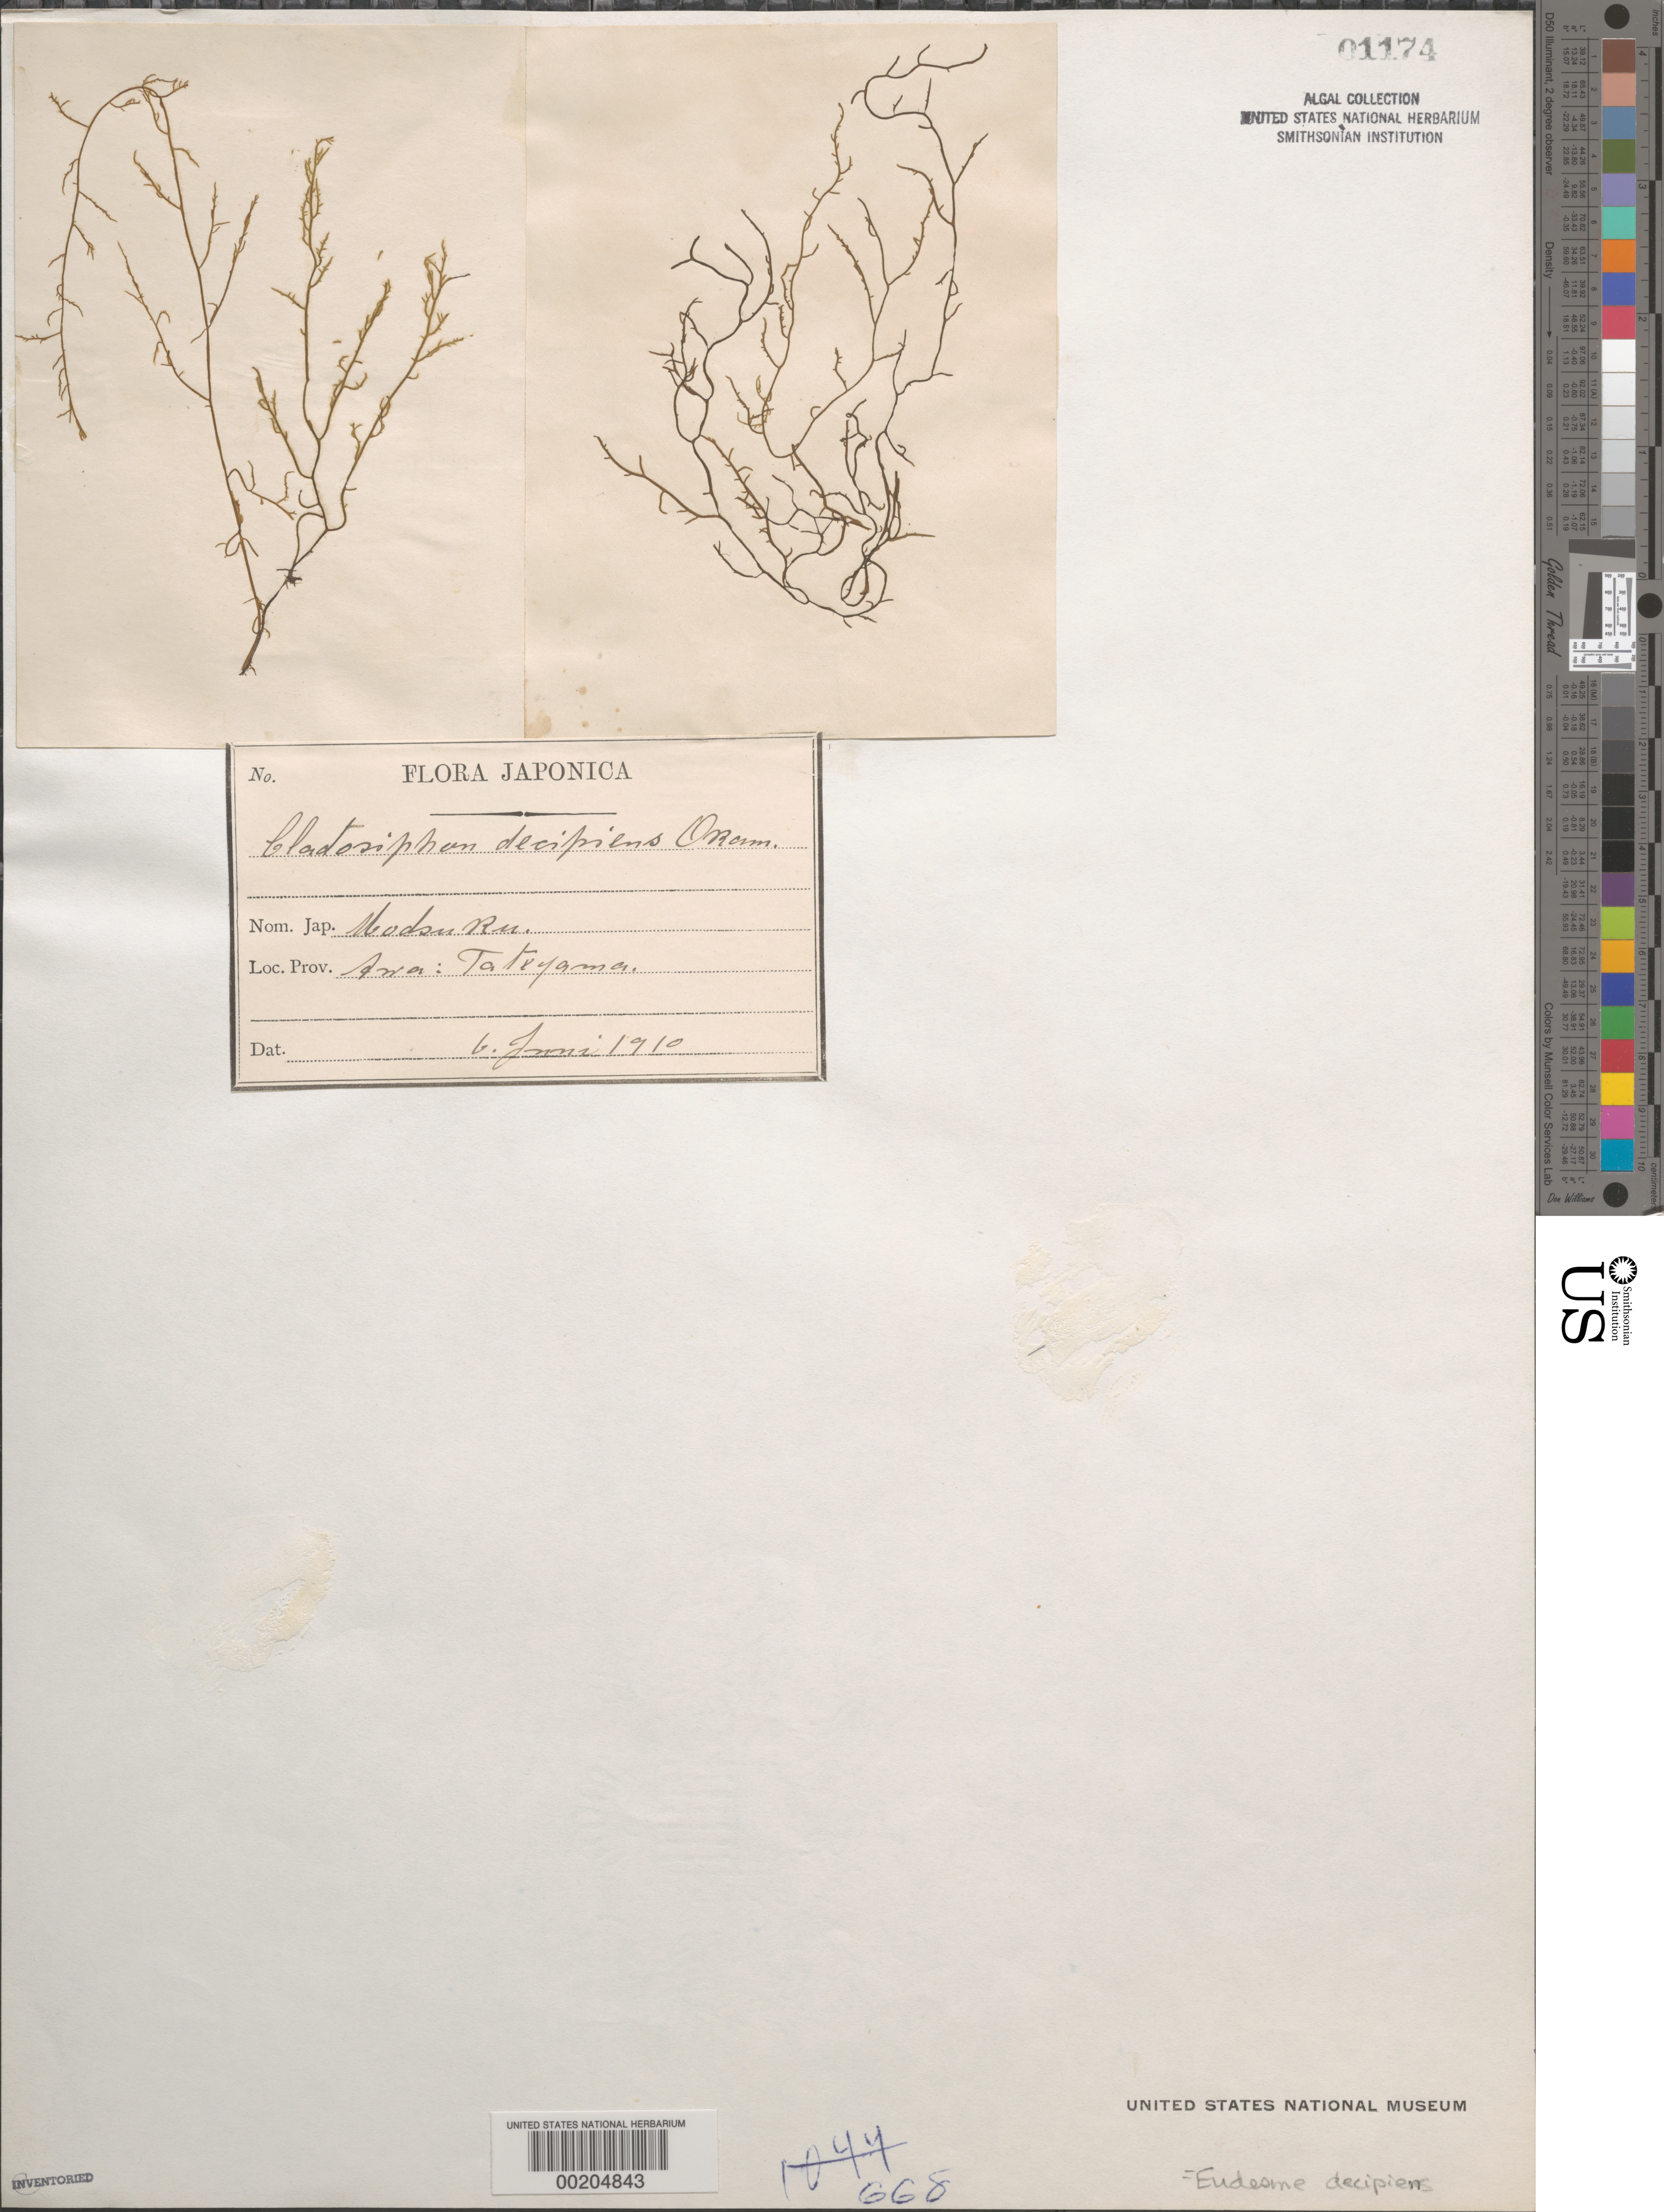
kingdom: Chromista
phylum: Ochrophyta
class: Phaeophyceae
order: Ectocarpales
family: Chordariaceae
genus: Eudesme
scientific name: Eudesme decipiens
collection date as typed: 06 Jun 1910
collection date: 1910-06-06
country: Japan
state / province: Tiba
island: Honshu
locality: Tateyama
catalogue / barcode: US 1174